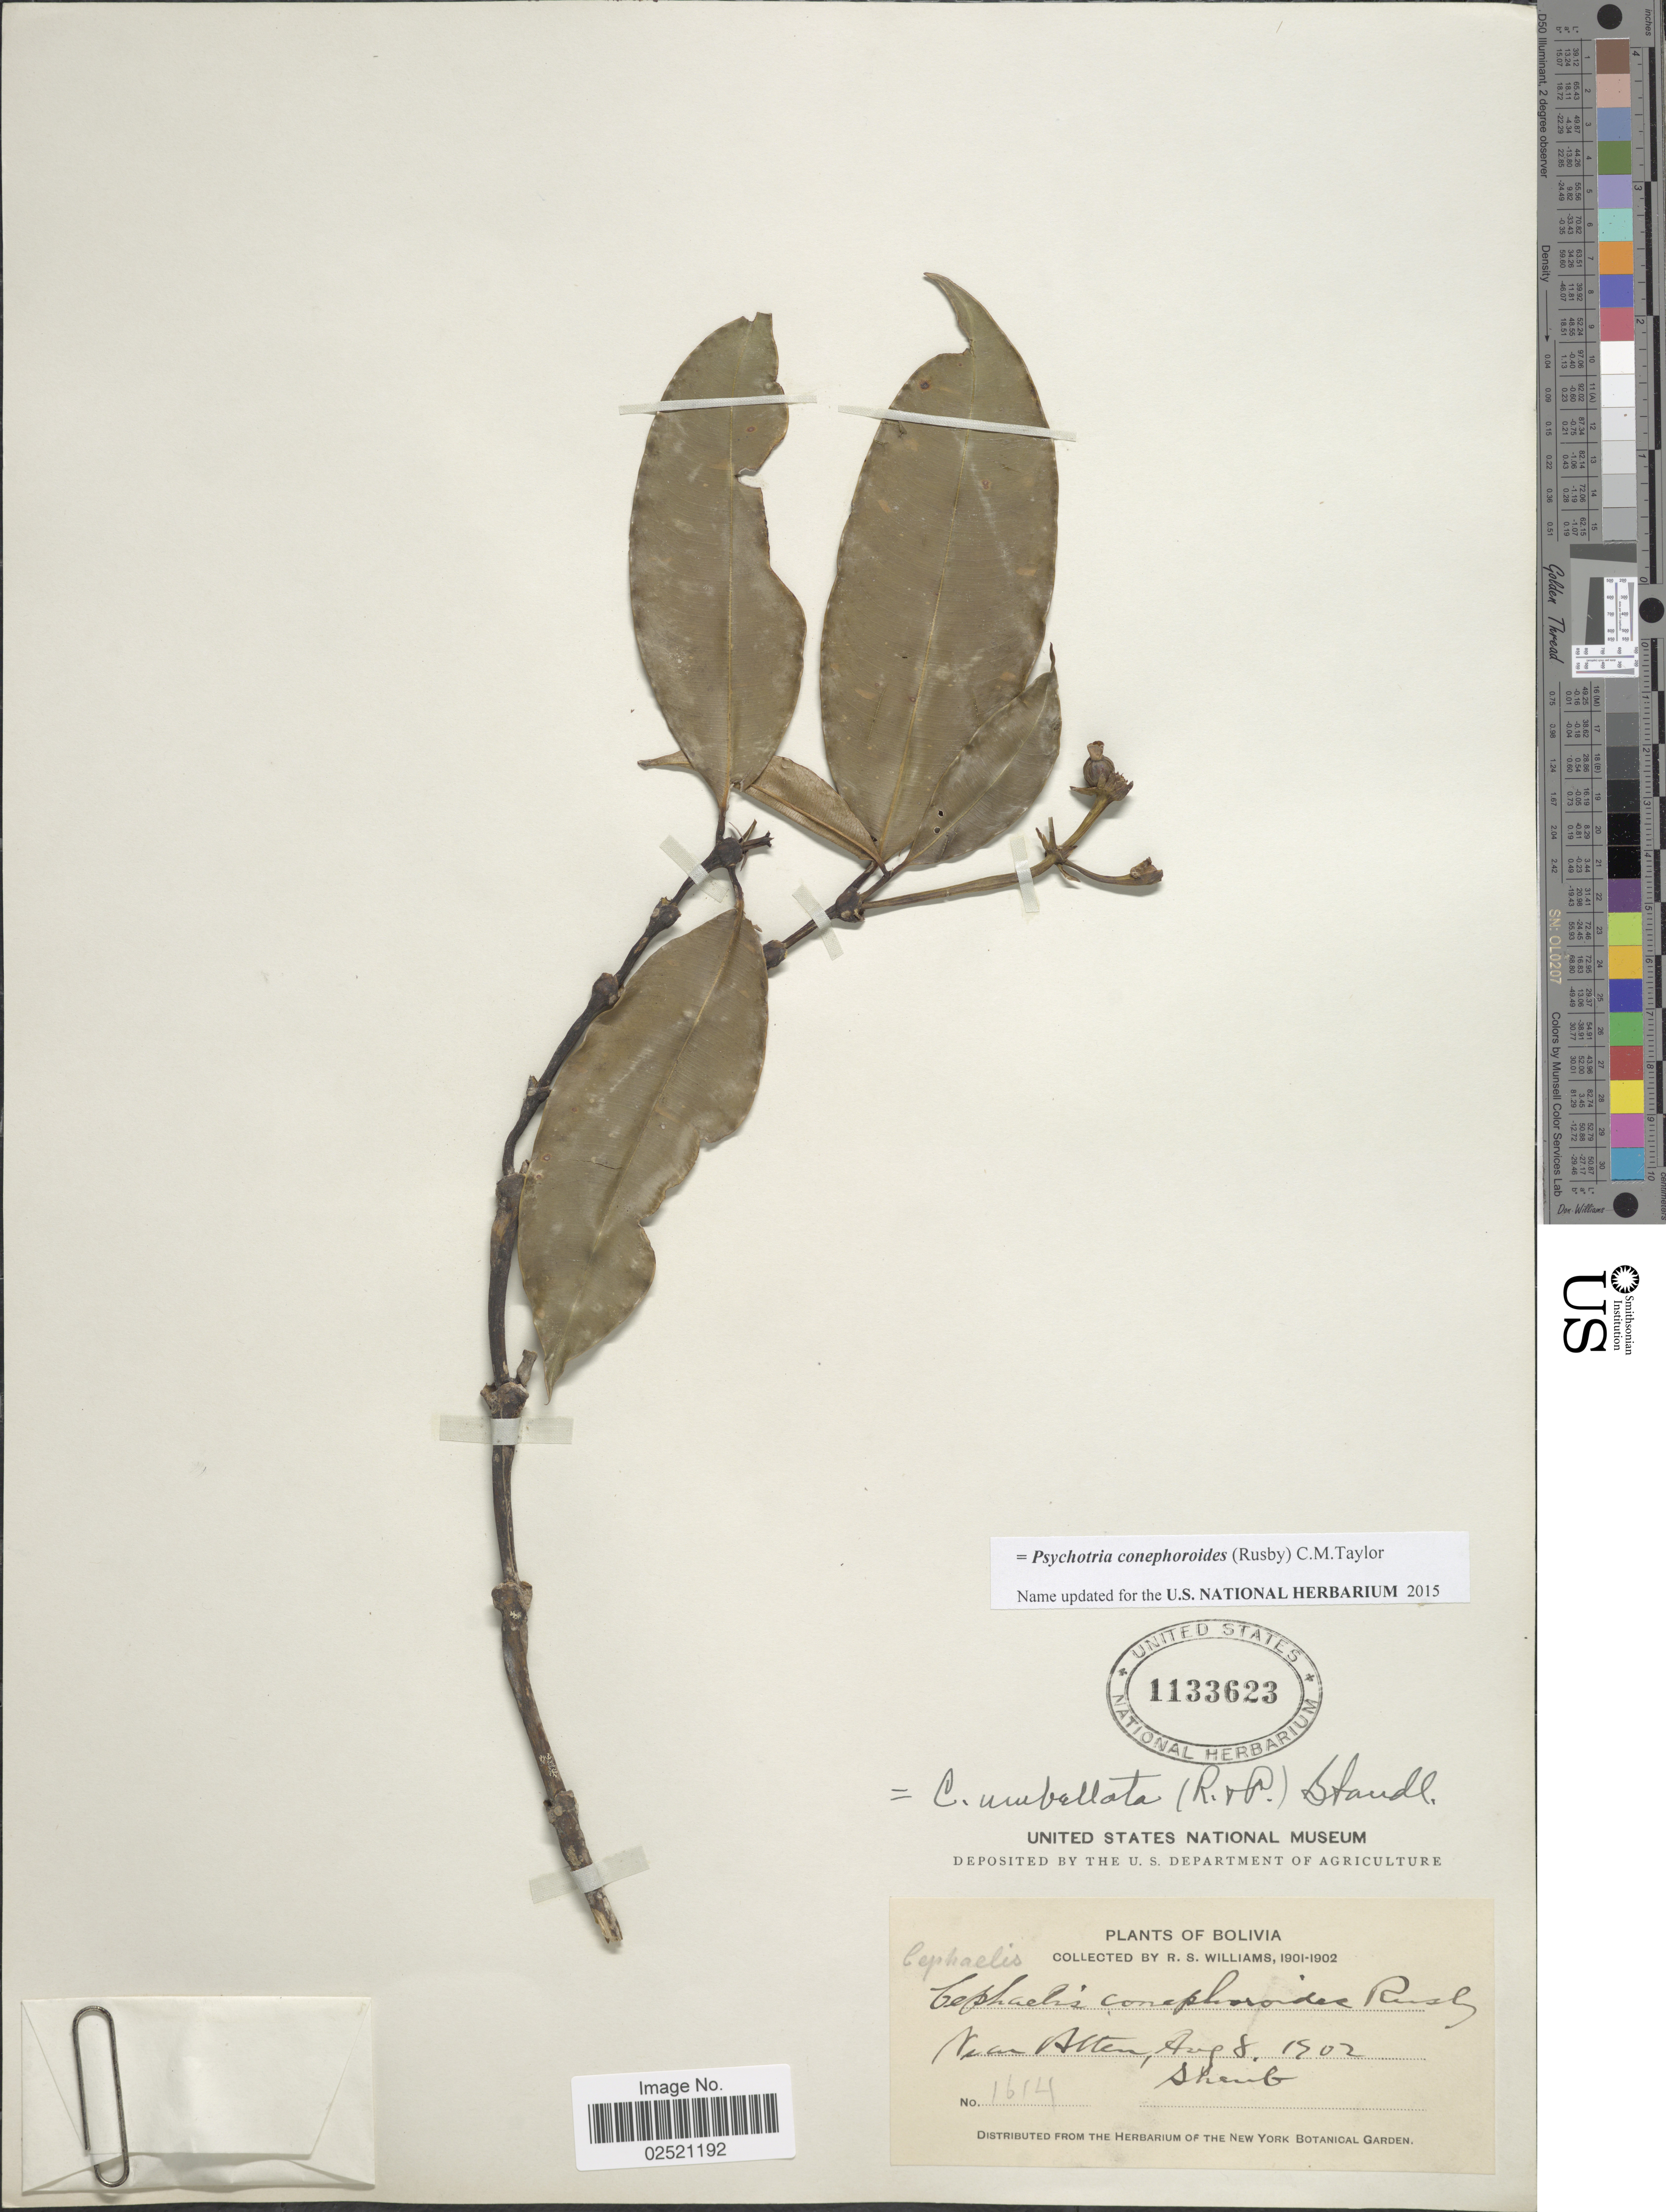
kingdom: Plantae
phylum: Tracheophyta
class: Magnoliopsida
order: Gentianales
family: Rubiaceae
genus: Psychotria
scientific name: Psychotria conephoroides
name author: (Rusby) C.M. Taylor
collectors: R. S. Williams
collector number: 1614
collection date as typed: Aug. 8, 1902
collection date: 1902-08-08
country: Bolivia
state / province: La Paz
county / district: Franz Tamayo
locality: Near Atén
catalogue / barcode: US 1133623